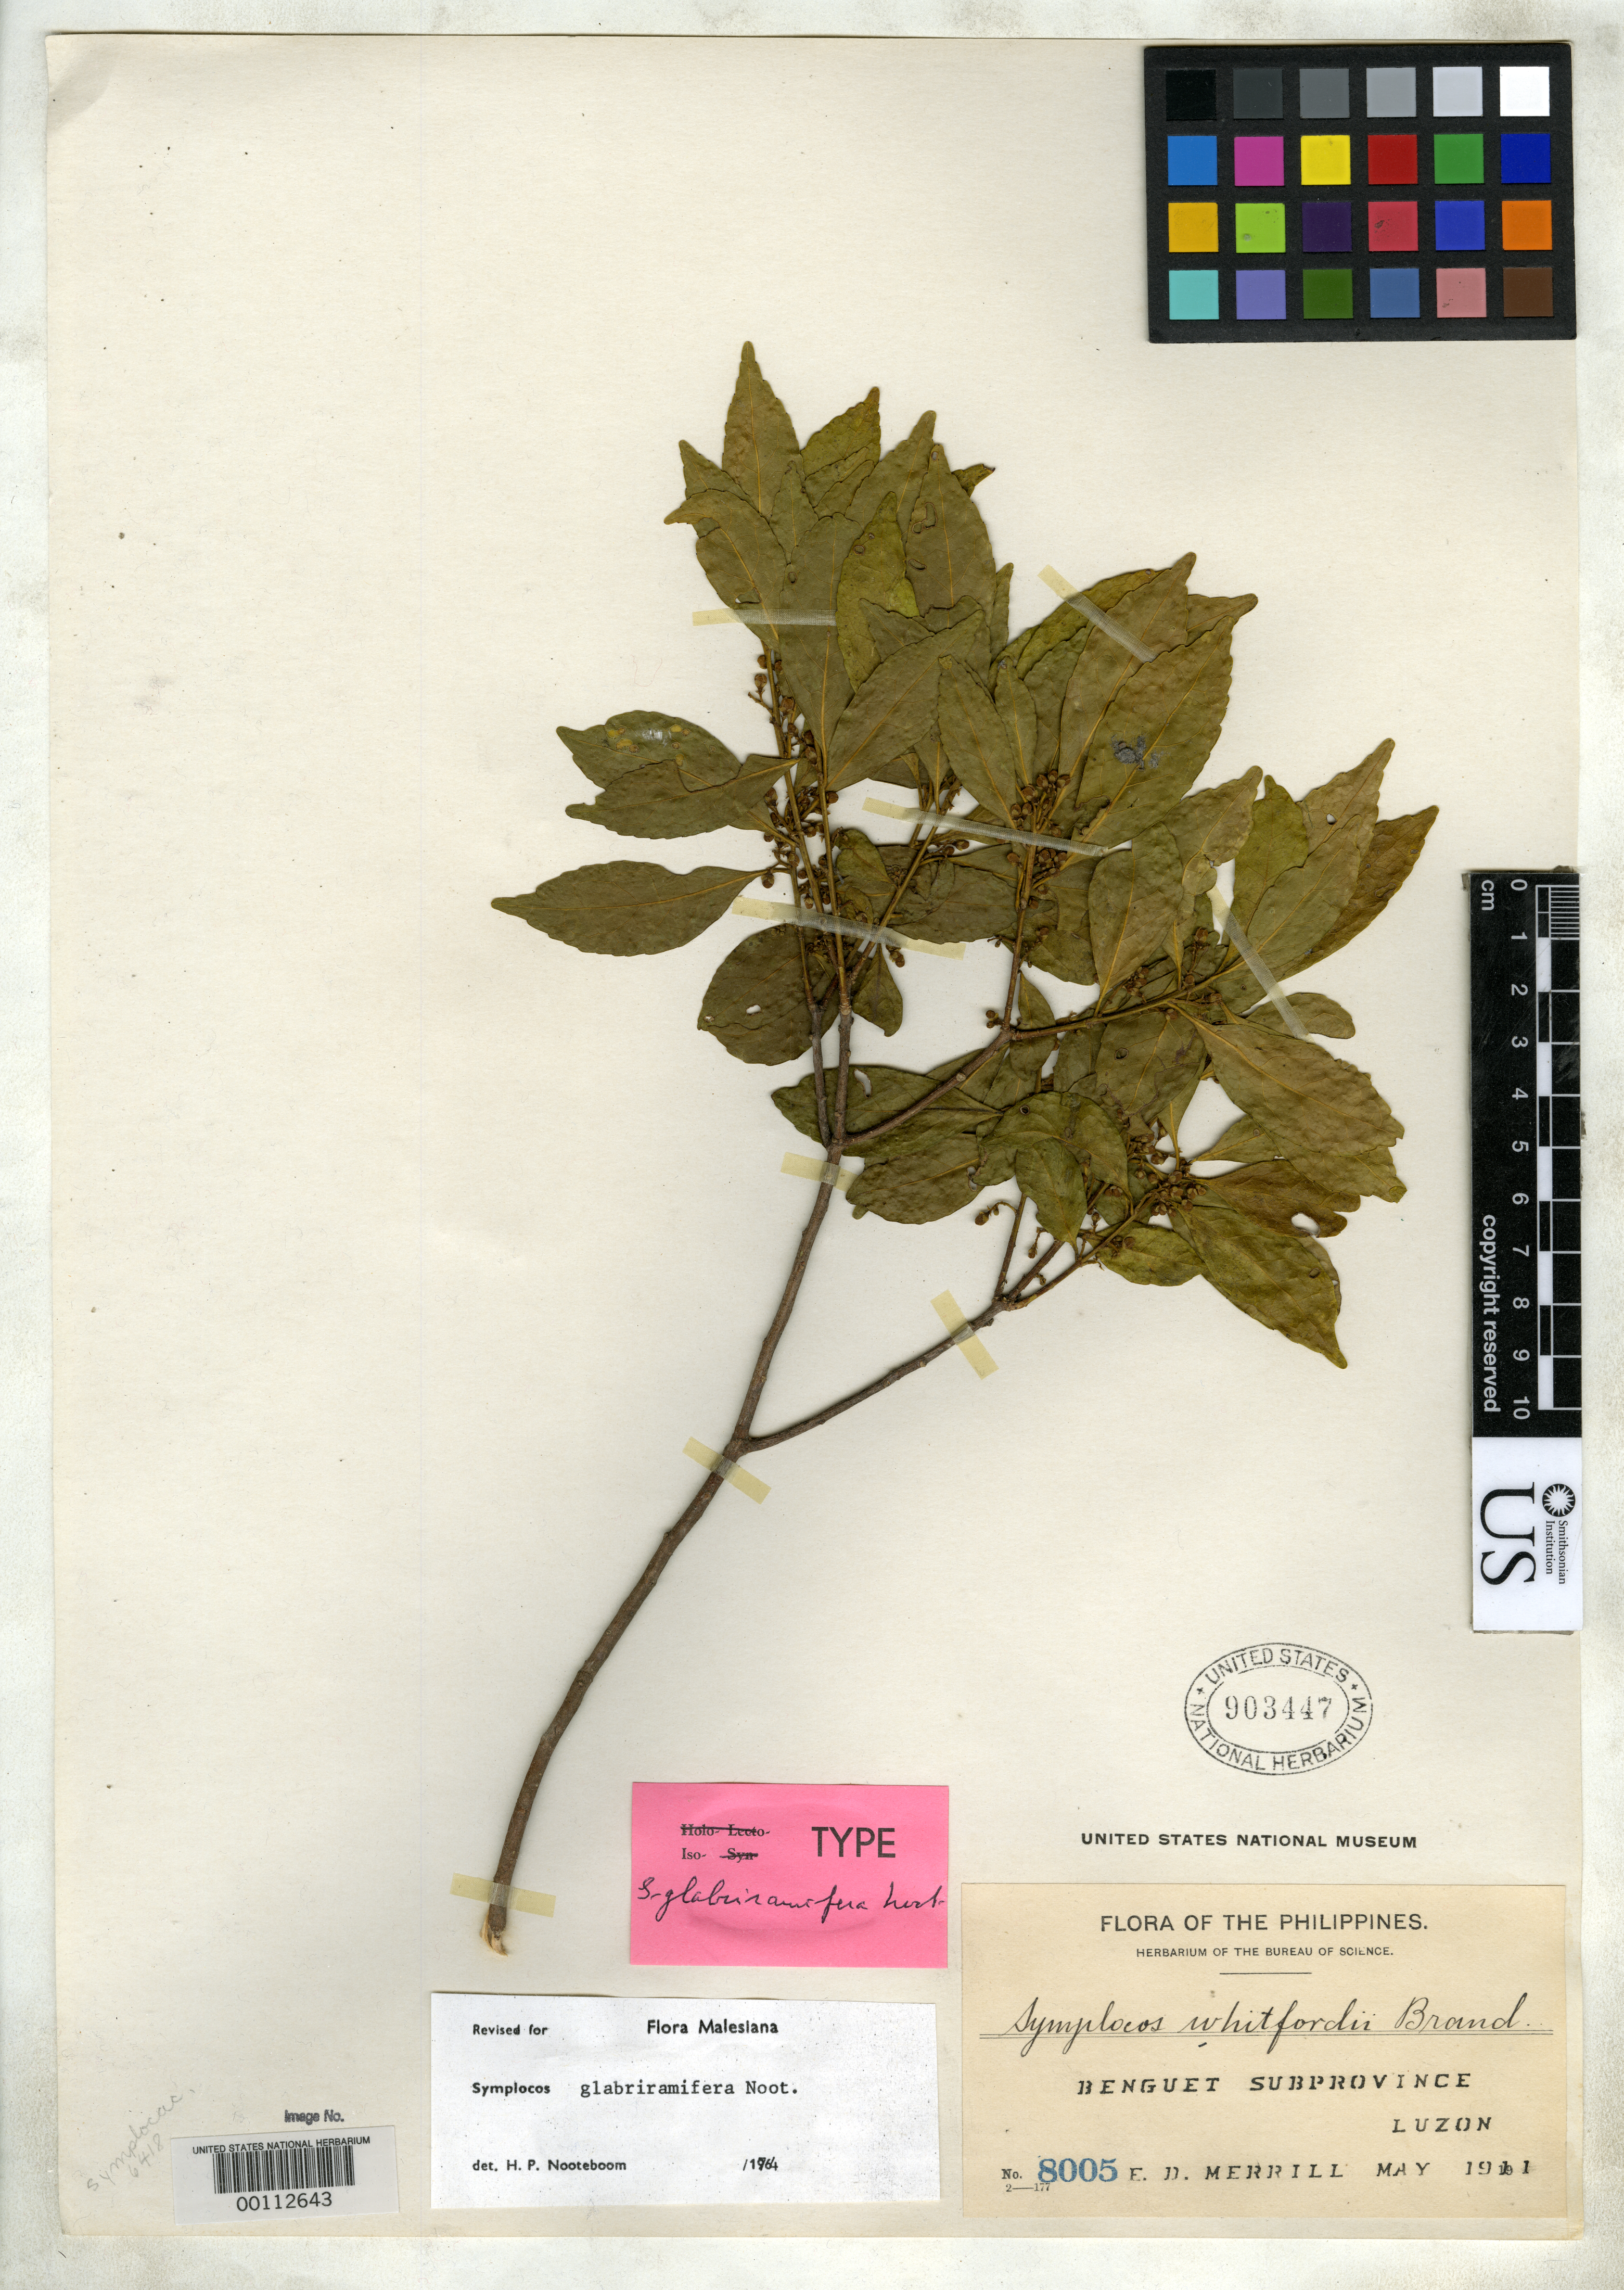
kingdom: Plantae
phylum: Tracheophyta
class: Magnoliopsida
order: Ericales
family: Symplocaceae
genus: Symplocos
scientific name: Symplocos glabriramifera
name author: Noot.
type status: Isotype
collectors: E. D. Merrill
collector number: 8005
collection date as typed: May 1911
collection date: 1911-05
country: Philippines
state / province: Cordillera (Administrative Region)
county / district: Benguet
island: Luzon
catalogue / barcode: US 903447